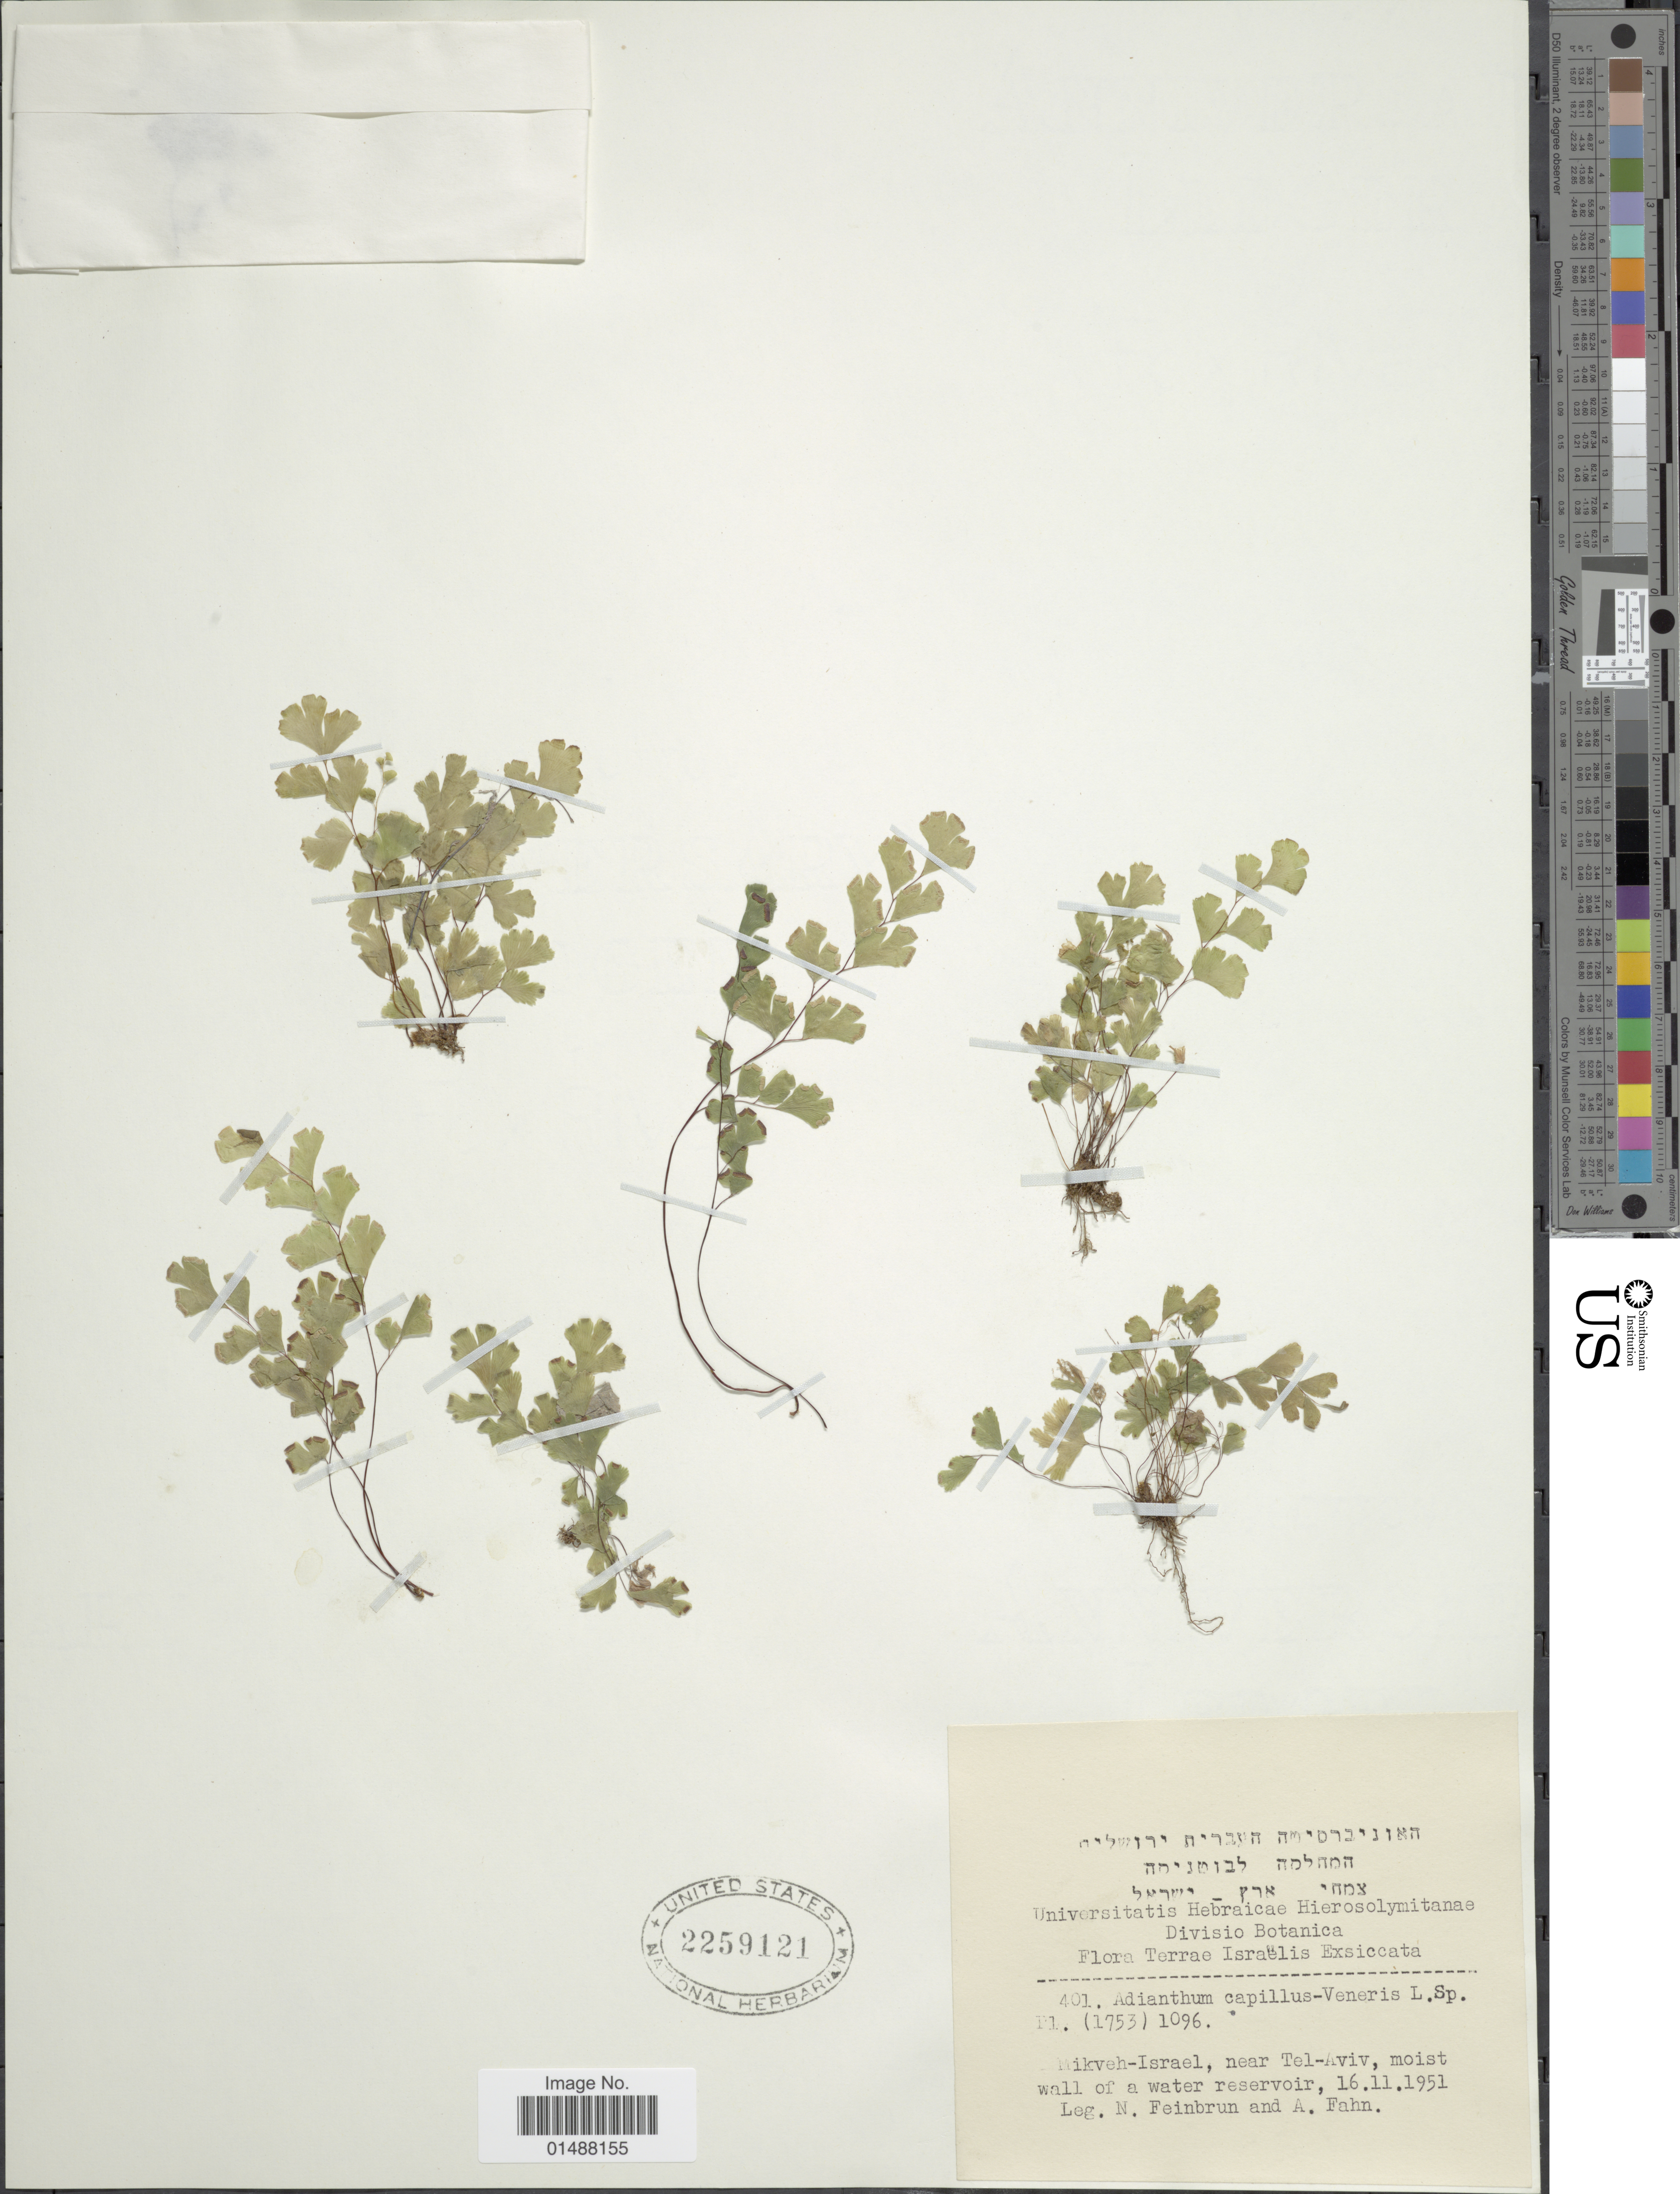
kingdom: Plantae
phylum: Tracheophyta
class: Polypodiopsida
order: Polypodiales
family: Pteridaceae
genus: Adiantum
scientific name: Adiantum capillus-veneris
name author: L.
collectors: N. Feinbrun & A. Fahn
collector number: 401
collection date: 1951-11-16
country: Israel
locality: Mikveh-Israel, near Tel-Aviv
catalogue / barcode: US 2259121